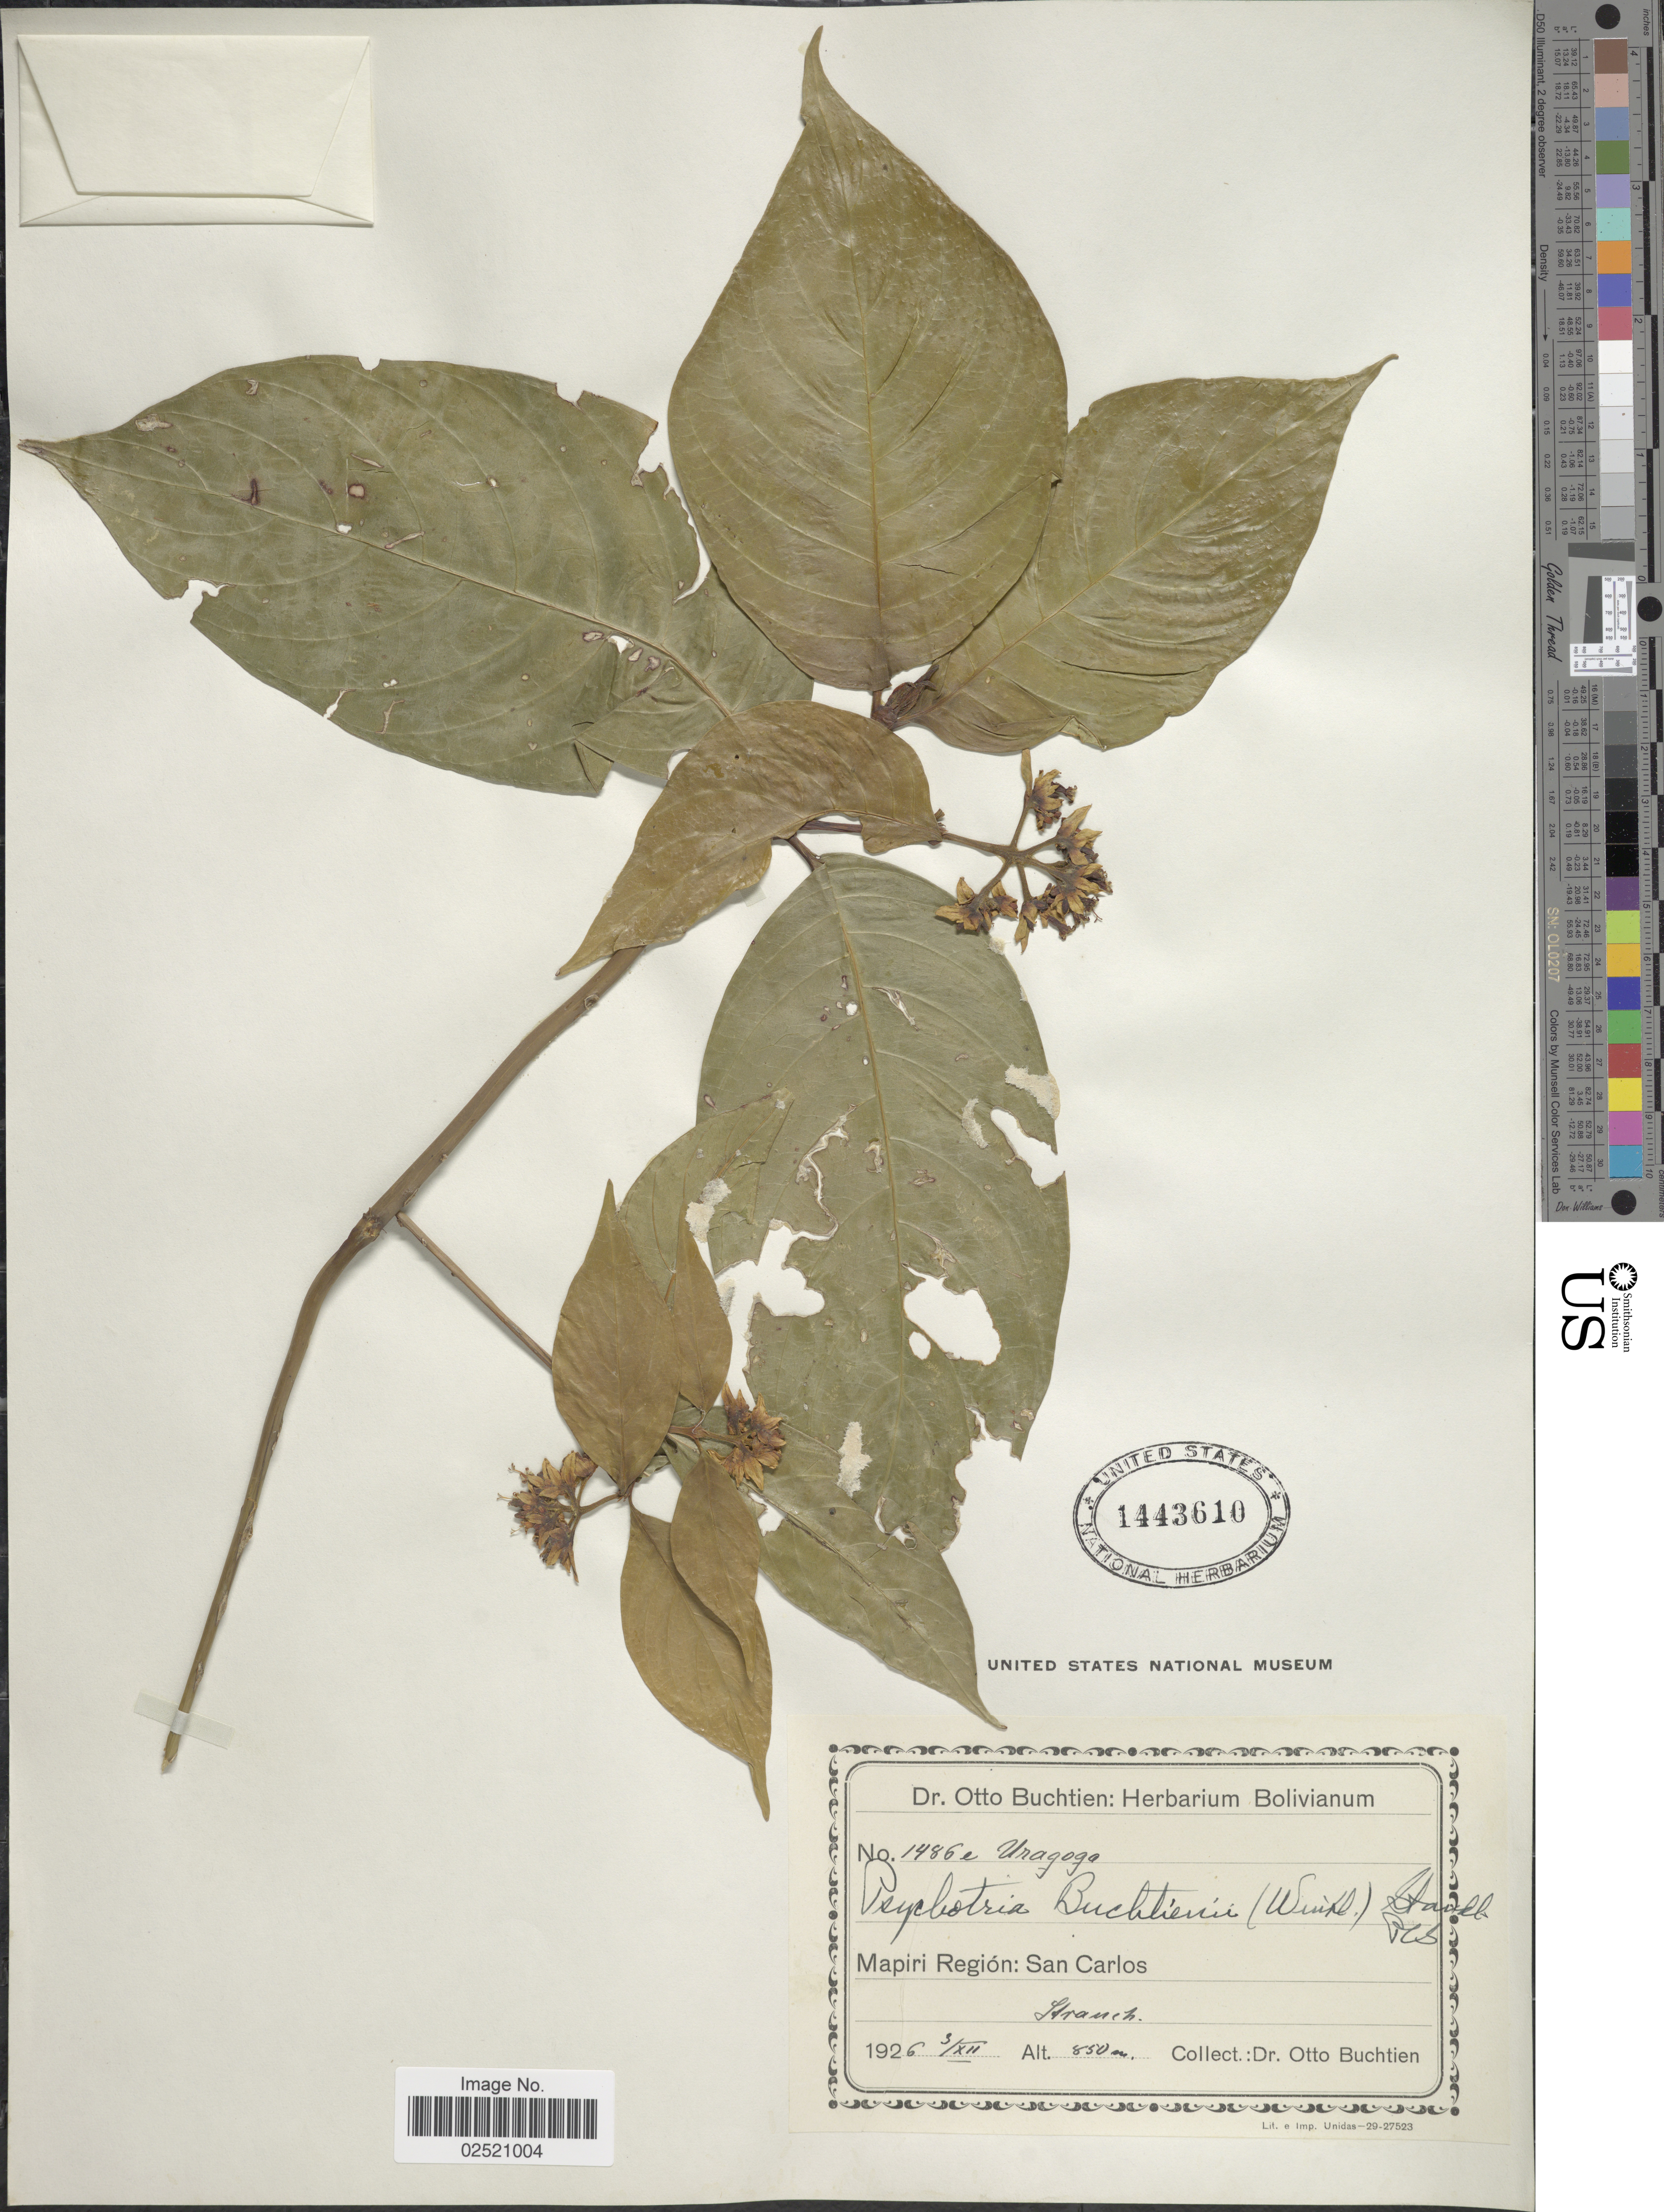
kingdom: Plantae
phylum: Tracheophyta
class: Magnoliopsida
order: Gentianales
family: Rubiaceae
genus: Psychotria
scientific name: Psychotria buchtienii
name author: (H.J.P. Winkl.) Standl.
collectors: O. Buchtien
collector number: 1486e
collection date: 1926-12-03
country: Bolivia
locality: Mapiri Region: San Carlos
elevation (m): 850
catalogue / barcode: US 1443610